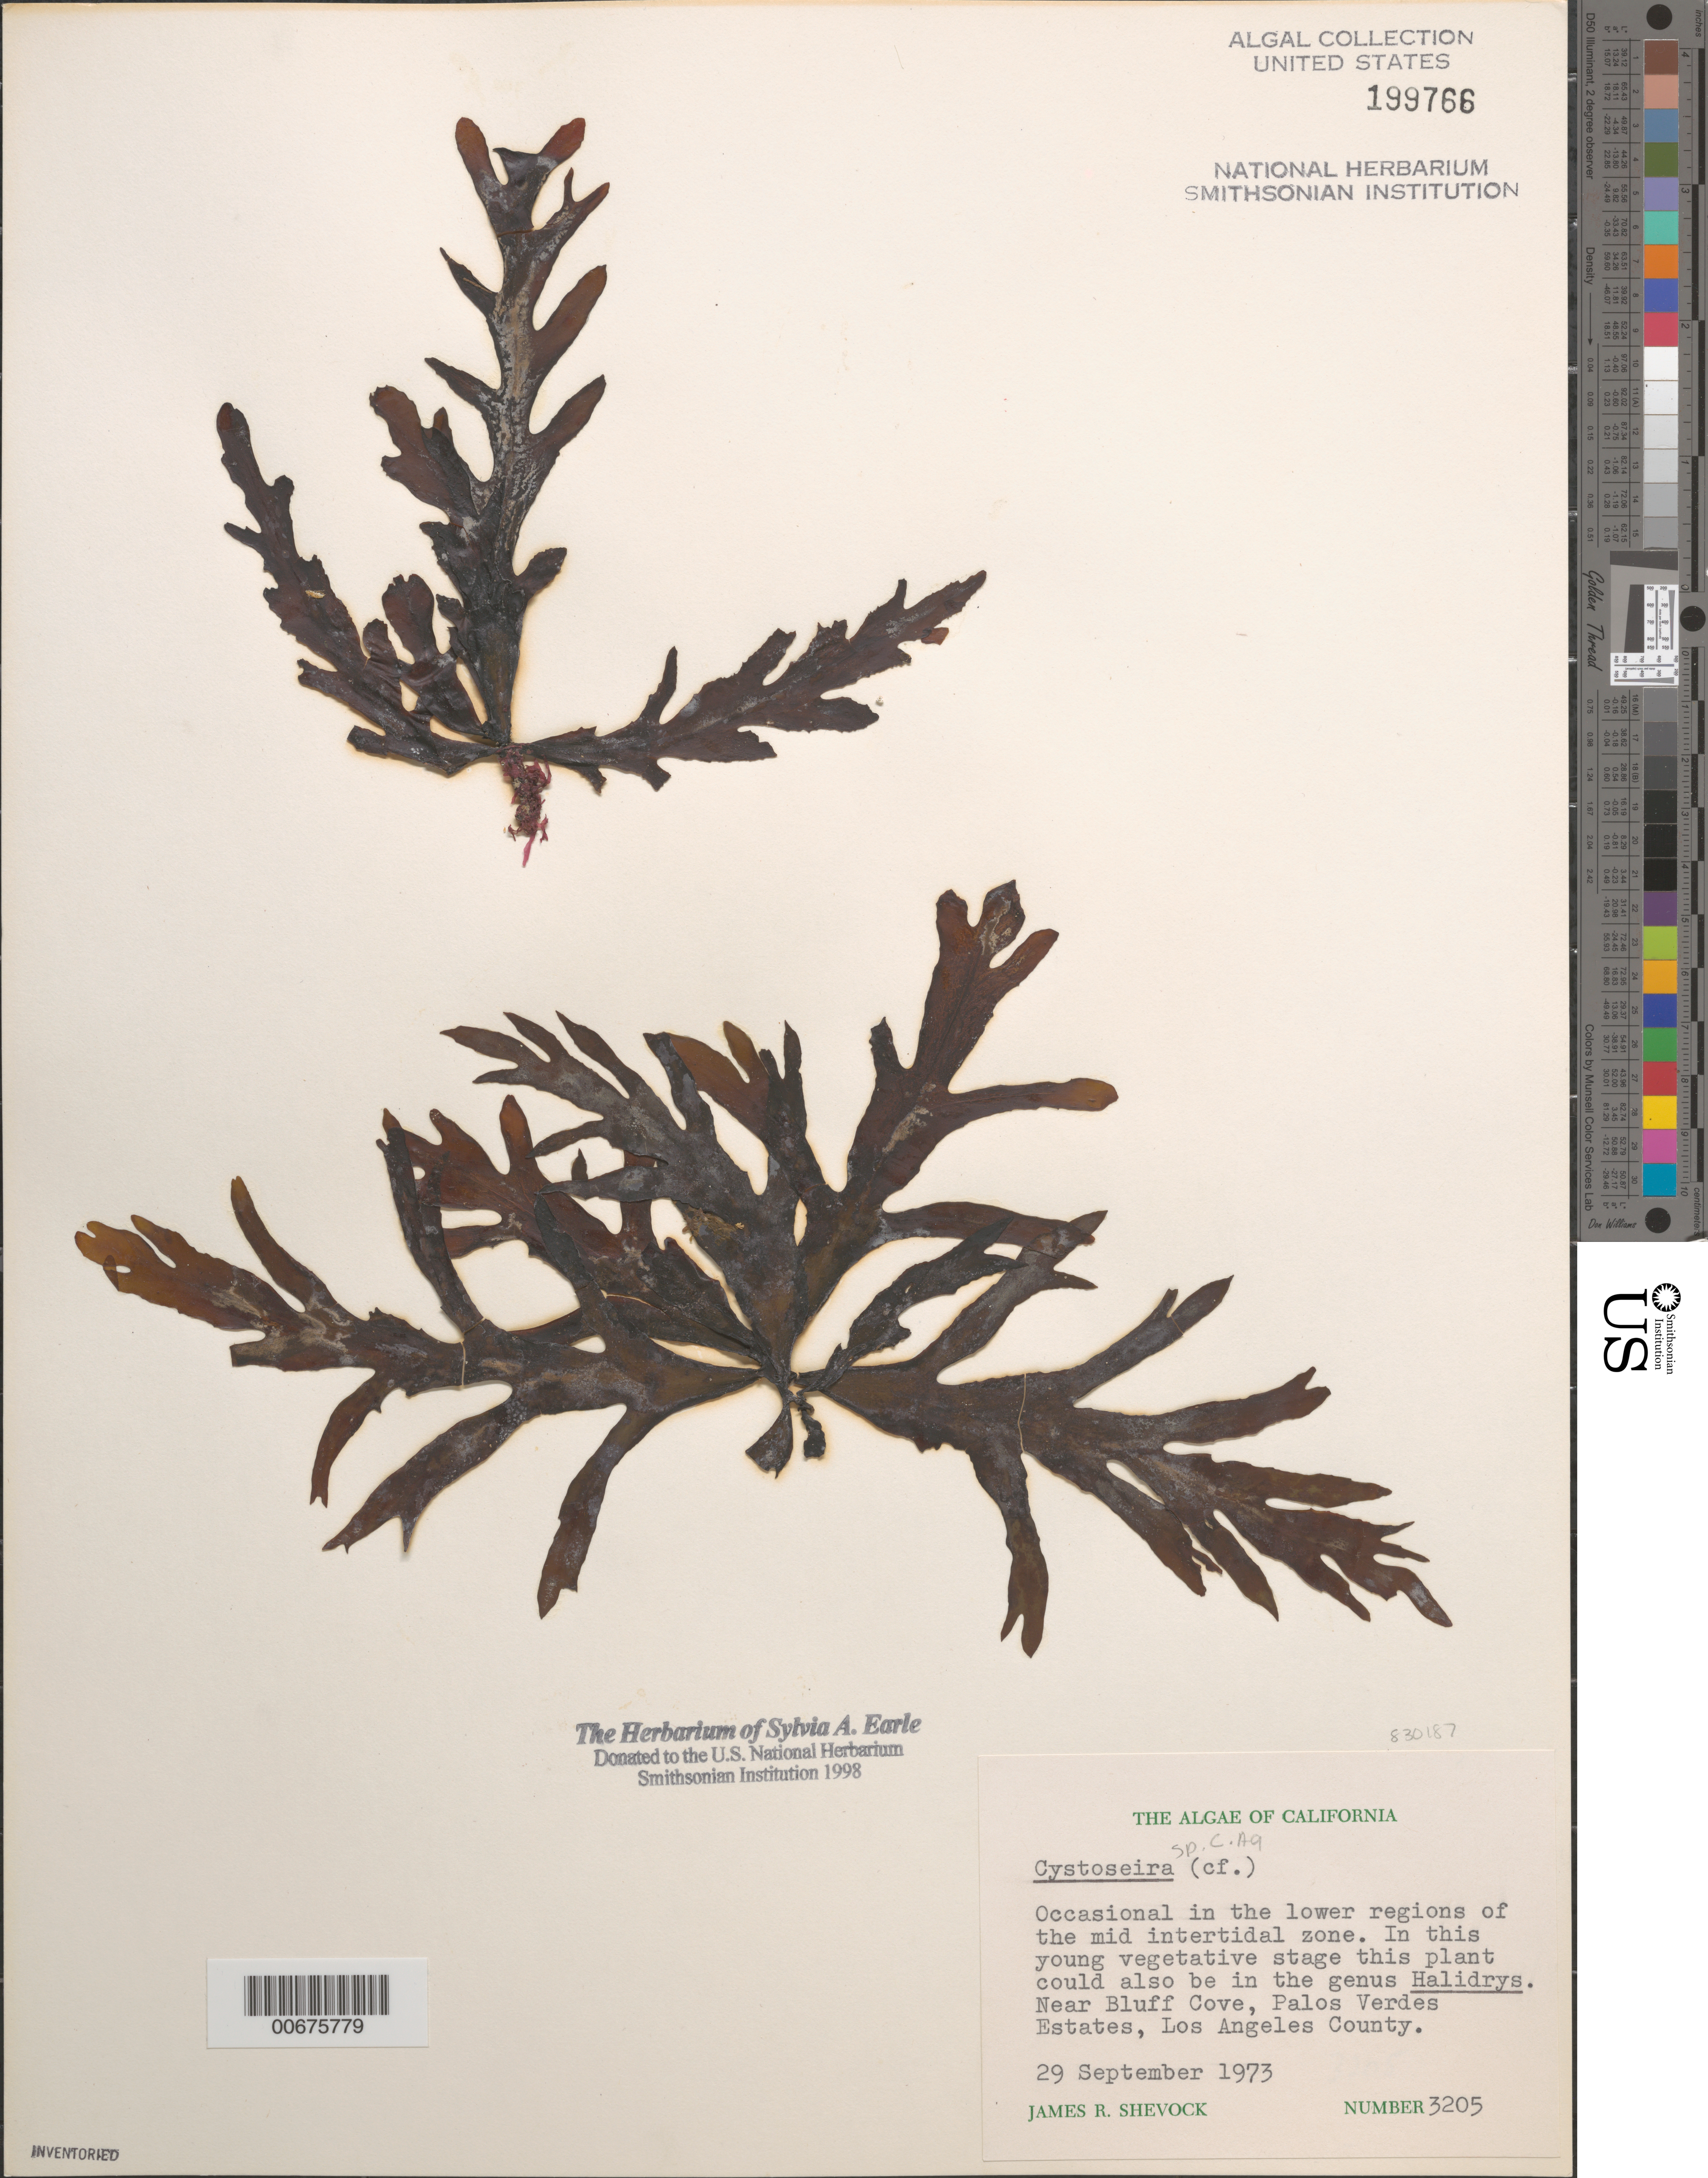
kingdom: Chromista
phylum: Ochrophyta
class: Phaeophyceae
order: Fucales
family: Sargassaceae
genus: Cystoseira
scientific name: Cystoseira sp.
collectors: J. R. Shevock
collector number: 3205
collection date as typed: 29 Sep 1973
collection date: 1973-09-29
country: United States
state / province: California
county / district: Los Angeles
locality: Palos Verdes Estates, near Bluff Cove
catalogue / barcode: US 199766